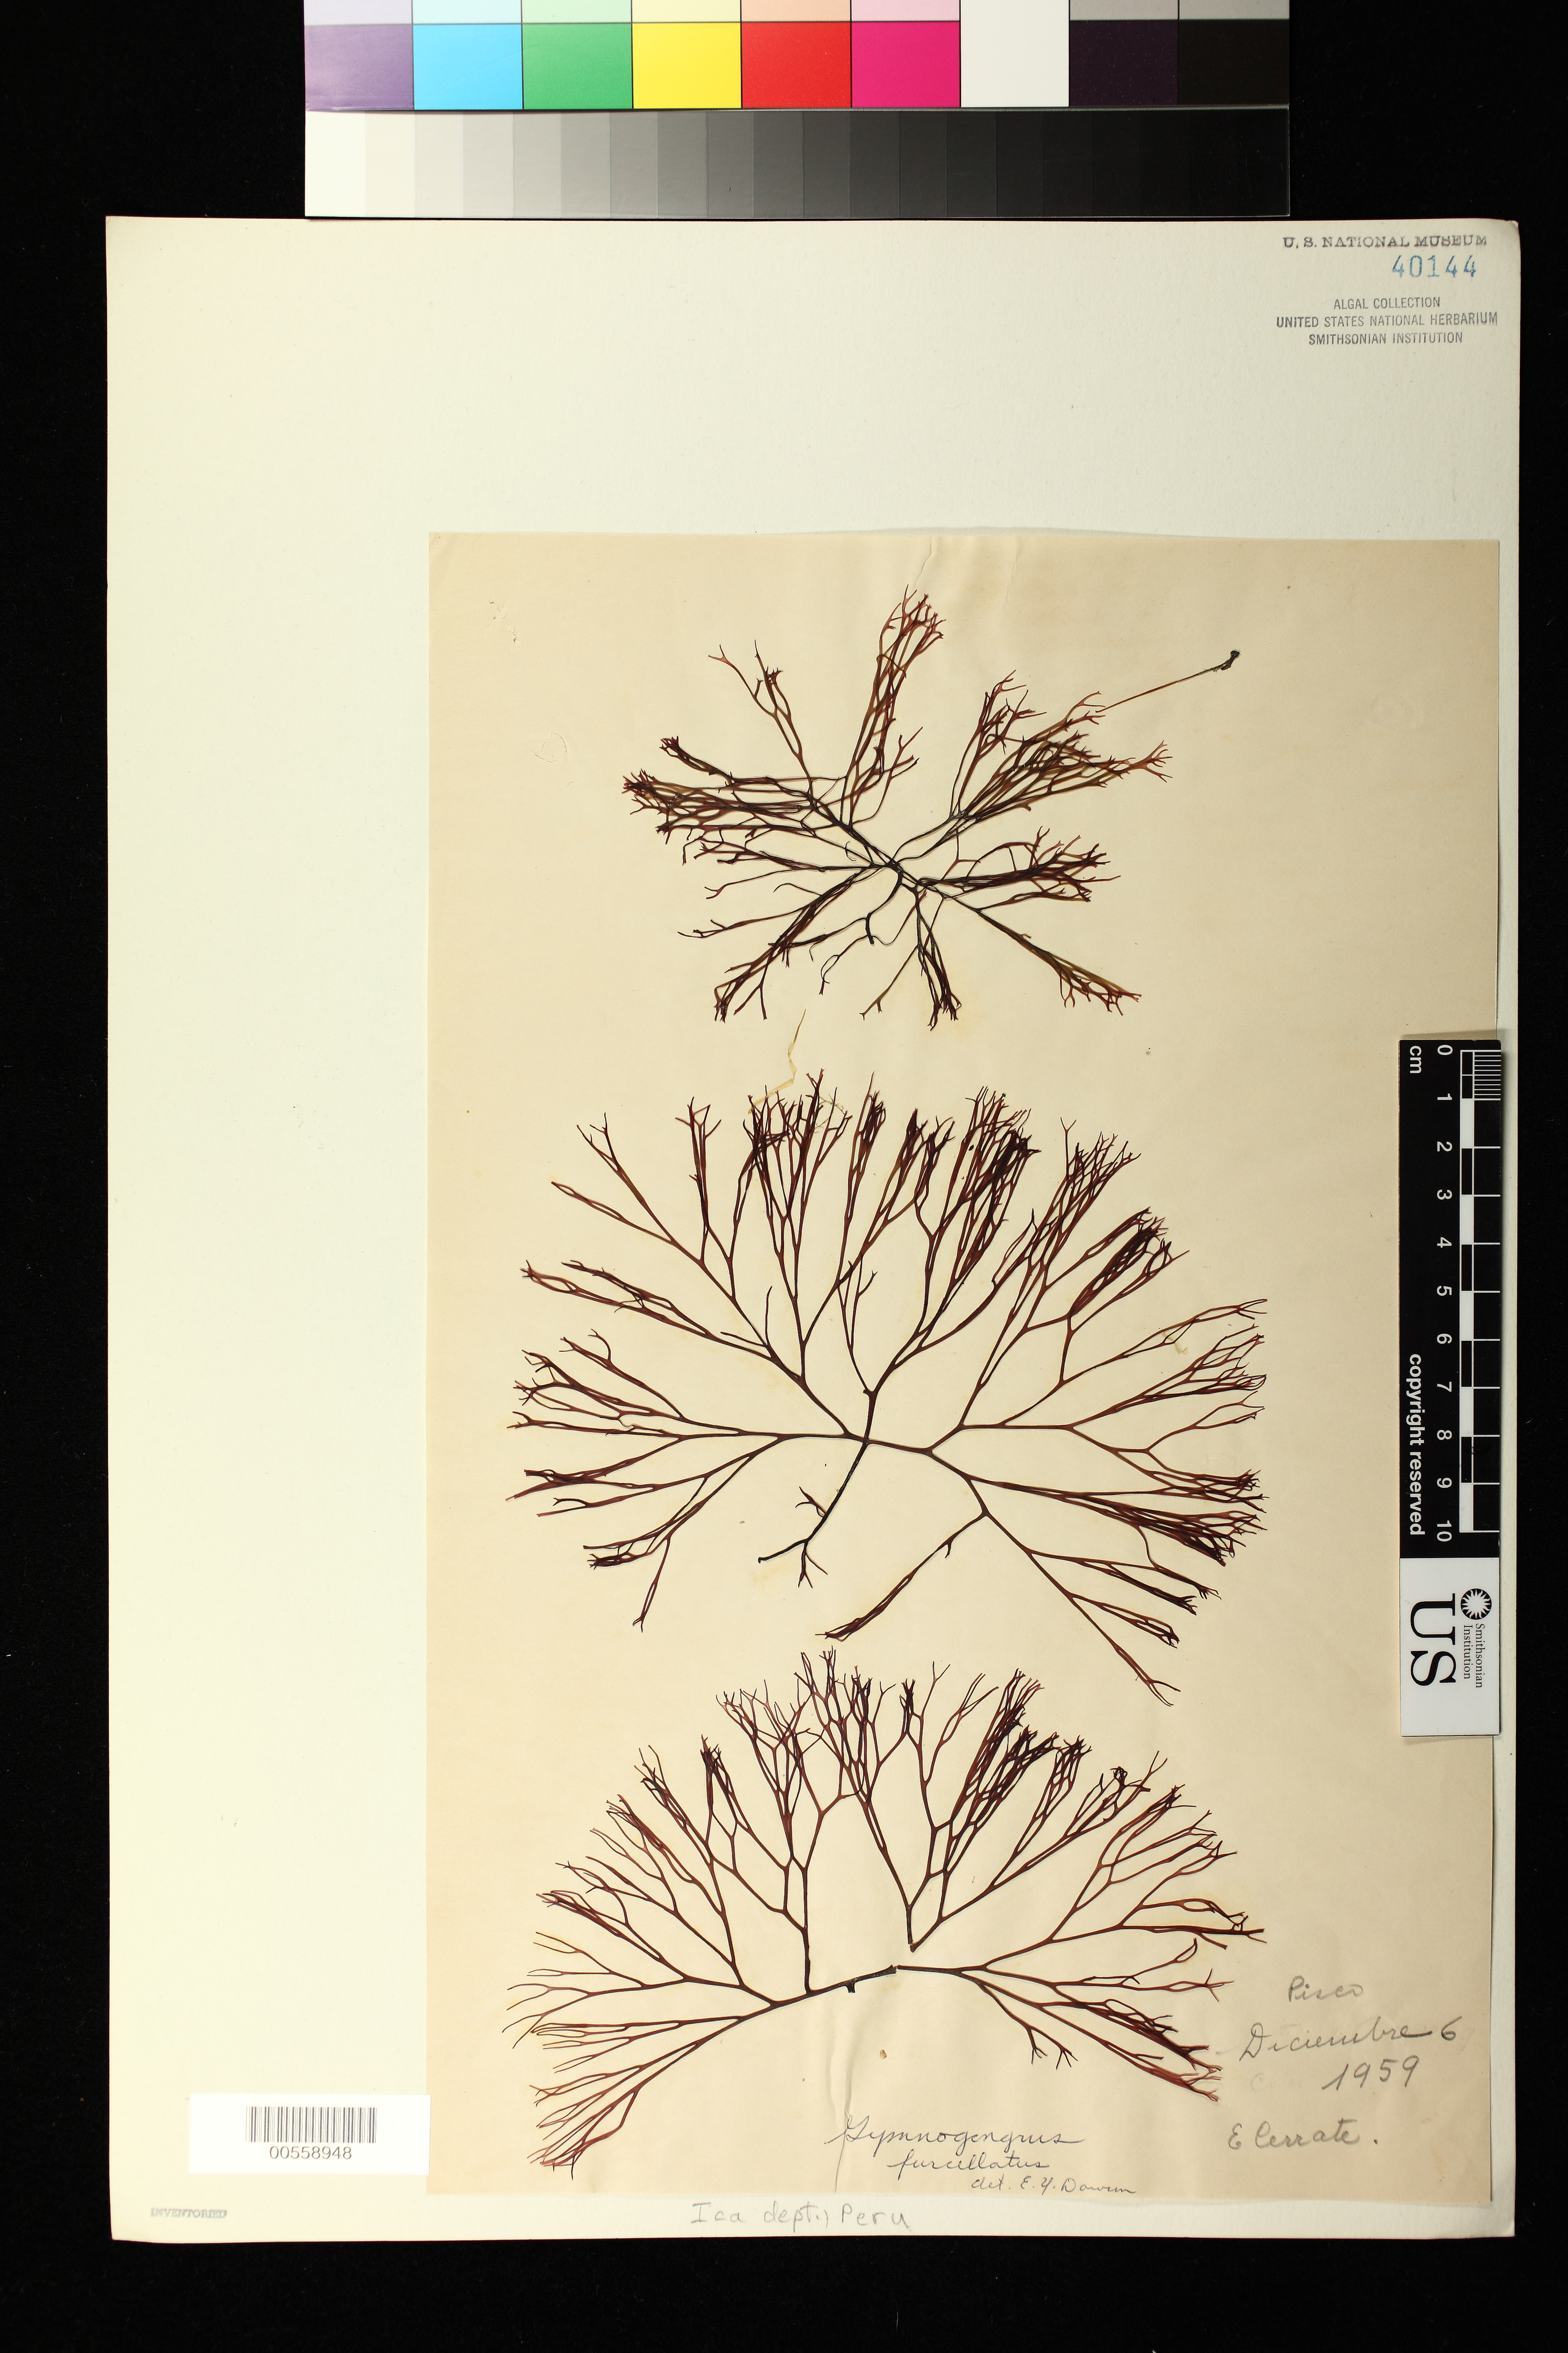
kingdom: Plantae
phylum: Rhodophyta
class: Florideophyceae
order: Gigartinales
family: Phyllophoraceae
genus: Gymnogongrus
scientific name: Gymnogongrus furcellatus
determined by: Dawson, E. Y.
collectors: E. Cerrate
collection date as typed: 06 Dec 1959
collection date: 1959-12-06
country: Peru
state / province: Ica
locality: Pisco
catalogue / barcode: US 40144